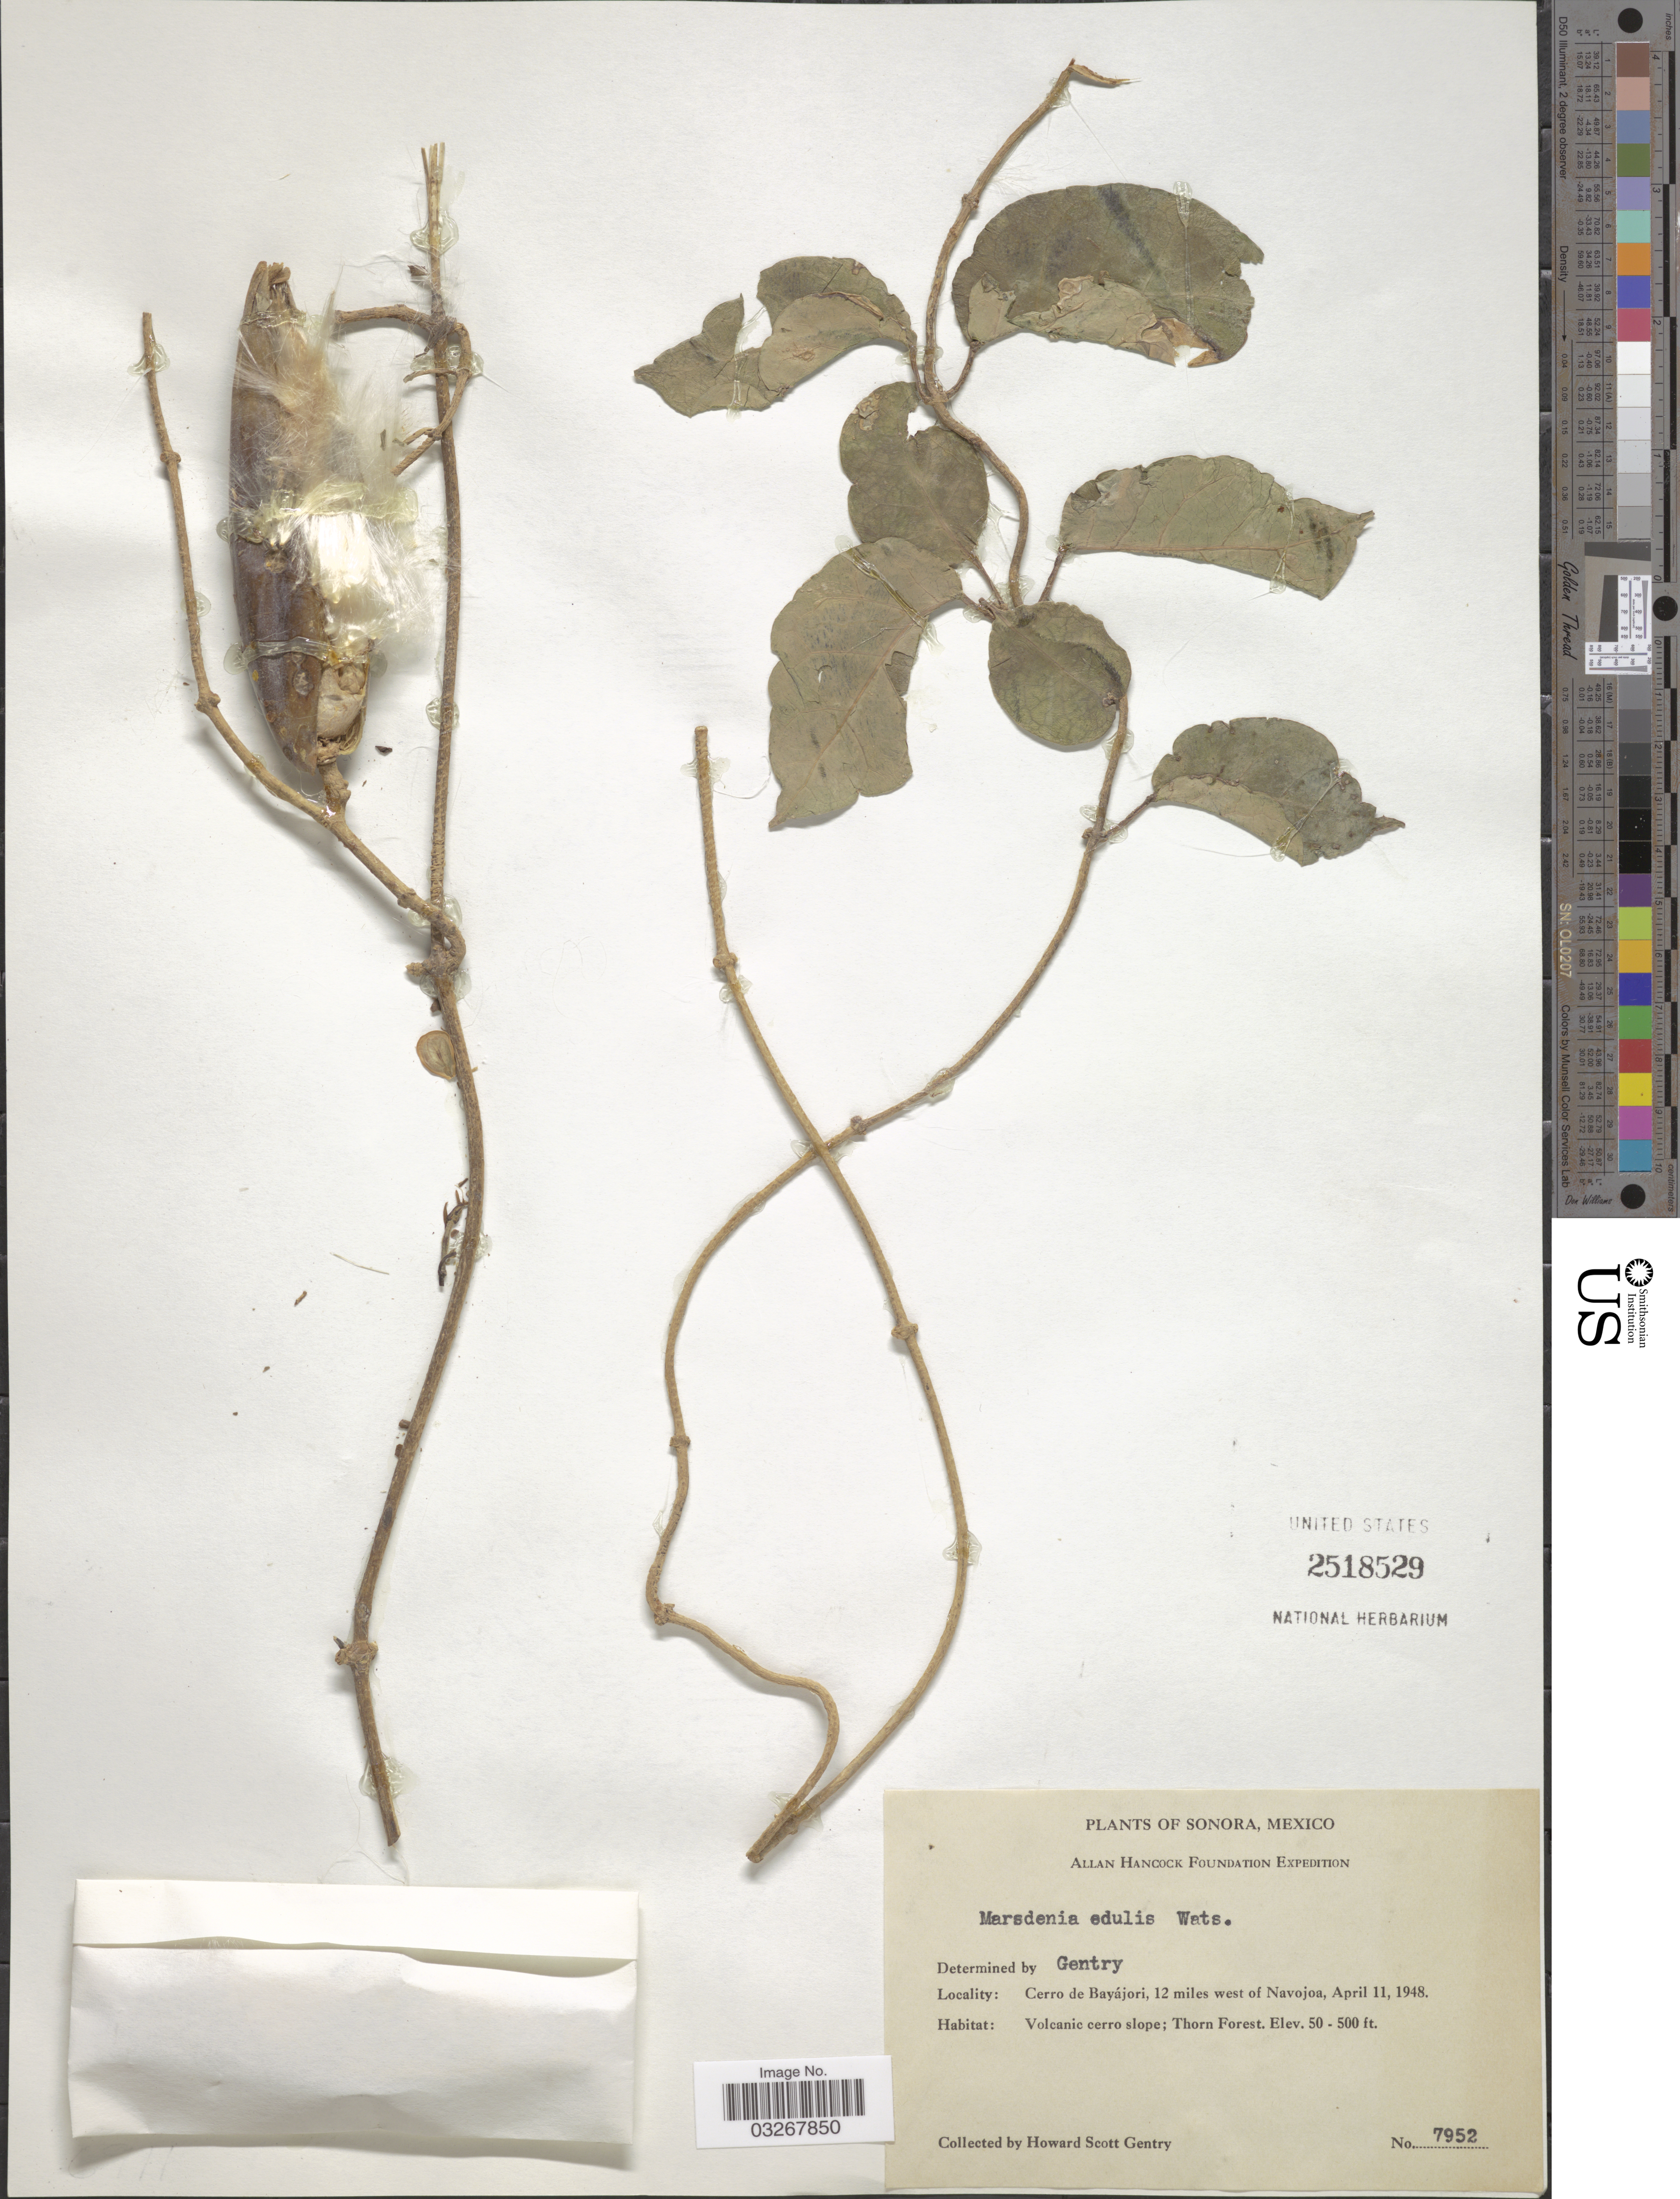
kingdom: Plantae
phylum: Tracheophyta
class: Magnoliopsida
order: Gentianales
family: Apocynaceae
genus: Marsdenia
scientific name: Marsdenia edulis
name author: S. Watson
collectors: H. S. Gentry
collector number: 7952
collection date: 1948-04-11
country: Mexico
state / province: Sonora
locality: Cerro de Bayájori, 12 miles west of Navojoa.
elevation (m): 15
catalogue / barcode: US 2518529